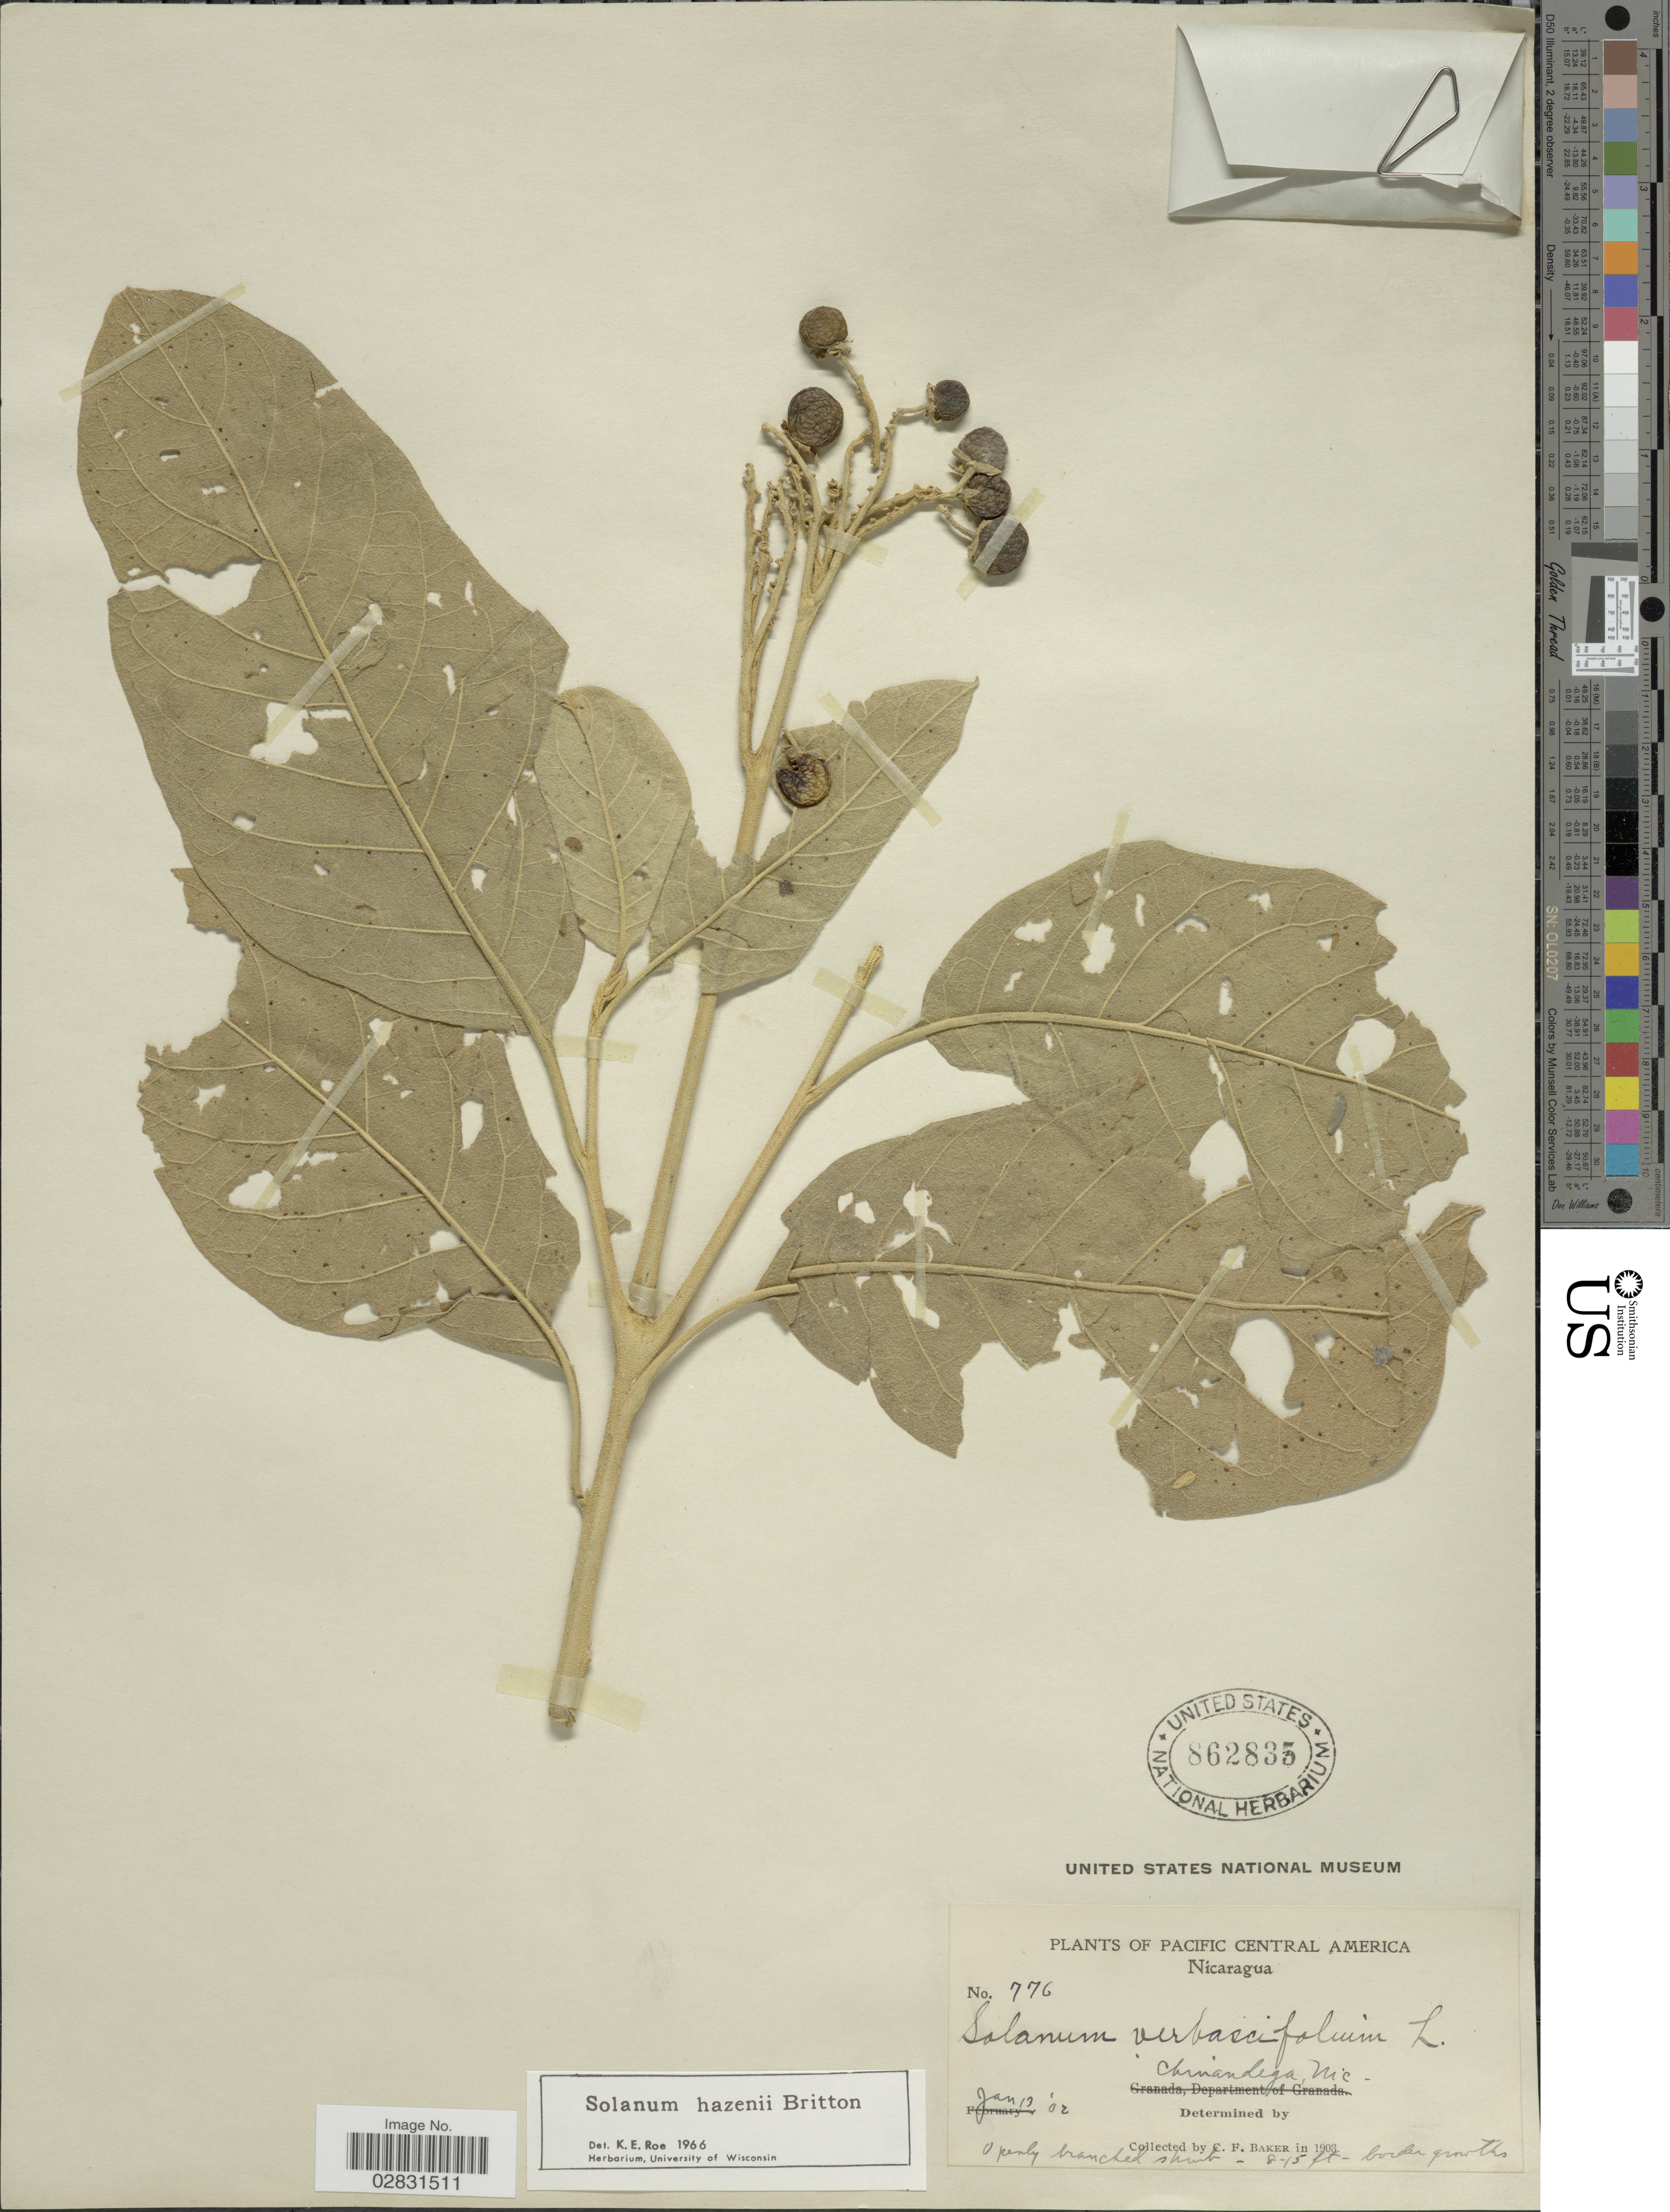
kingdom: Plantae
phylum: Tracheophyta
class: Magnoliopsida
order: Solanales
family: Solanaceae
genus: Solanum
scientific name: Solanum hazenii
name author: Britton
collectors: C. F. Baker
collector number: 776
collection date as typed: Transcribed d/m/y: 13/1/2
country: Nicaragua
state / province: Chinandega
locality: Pacific Central America.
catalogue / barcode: US 862835